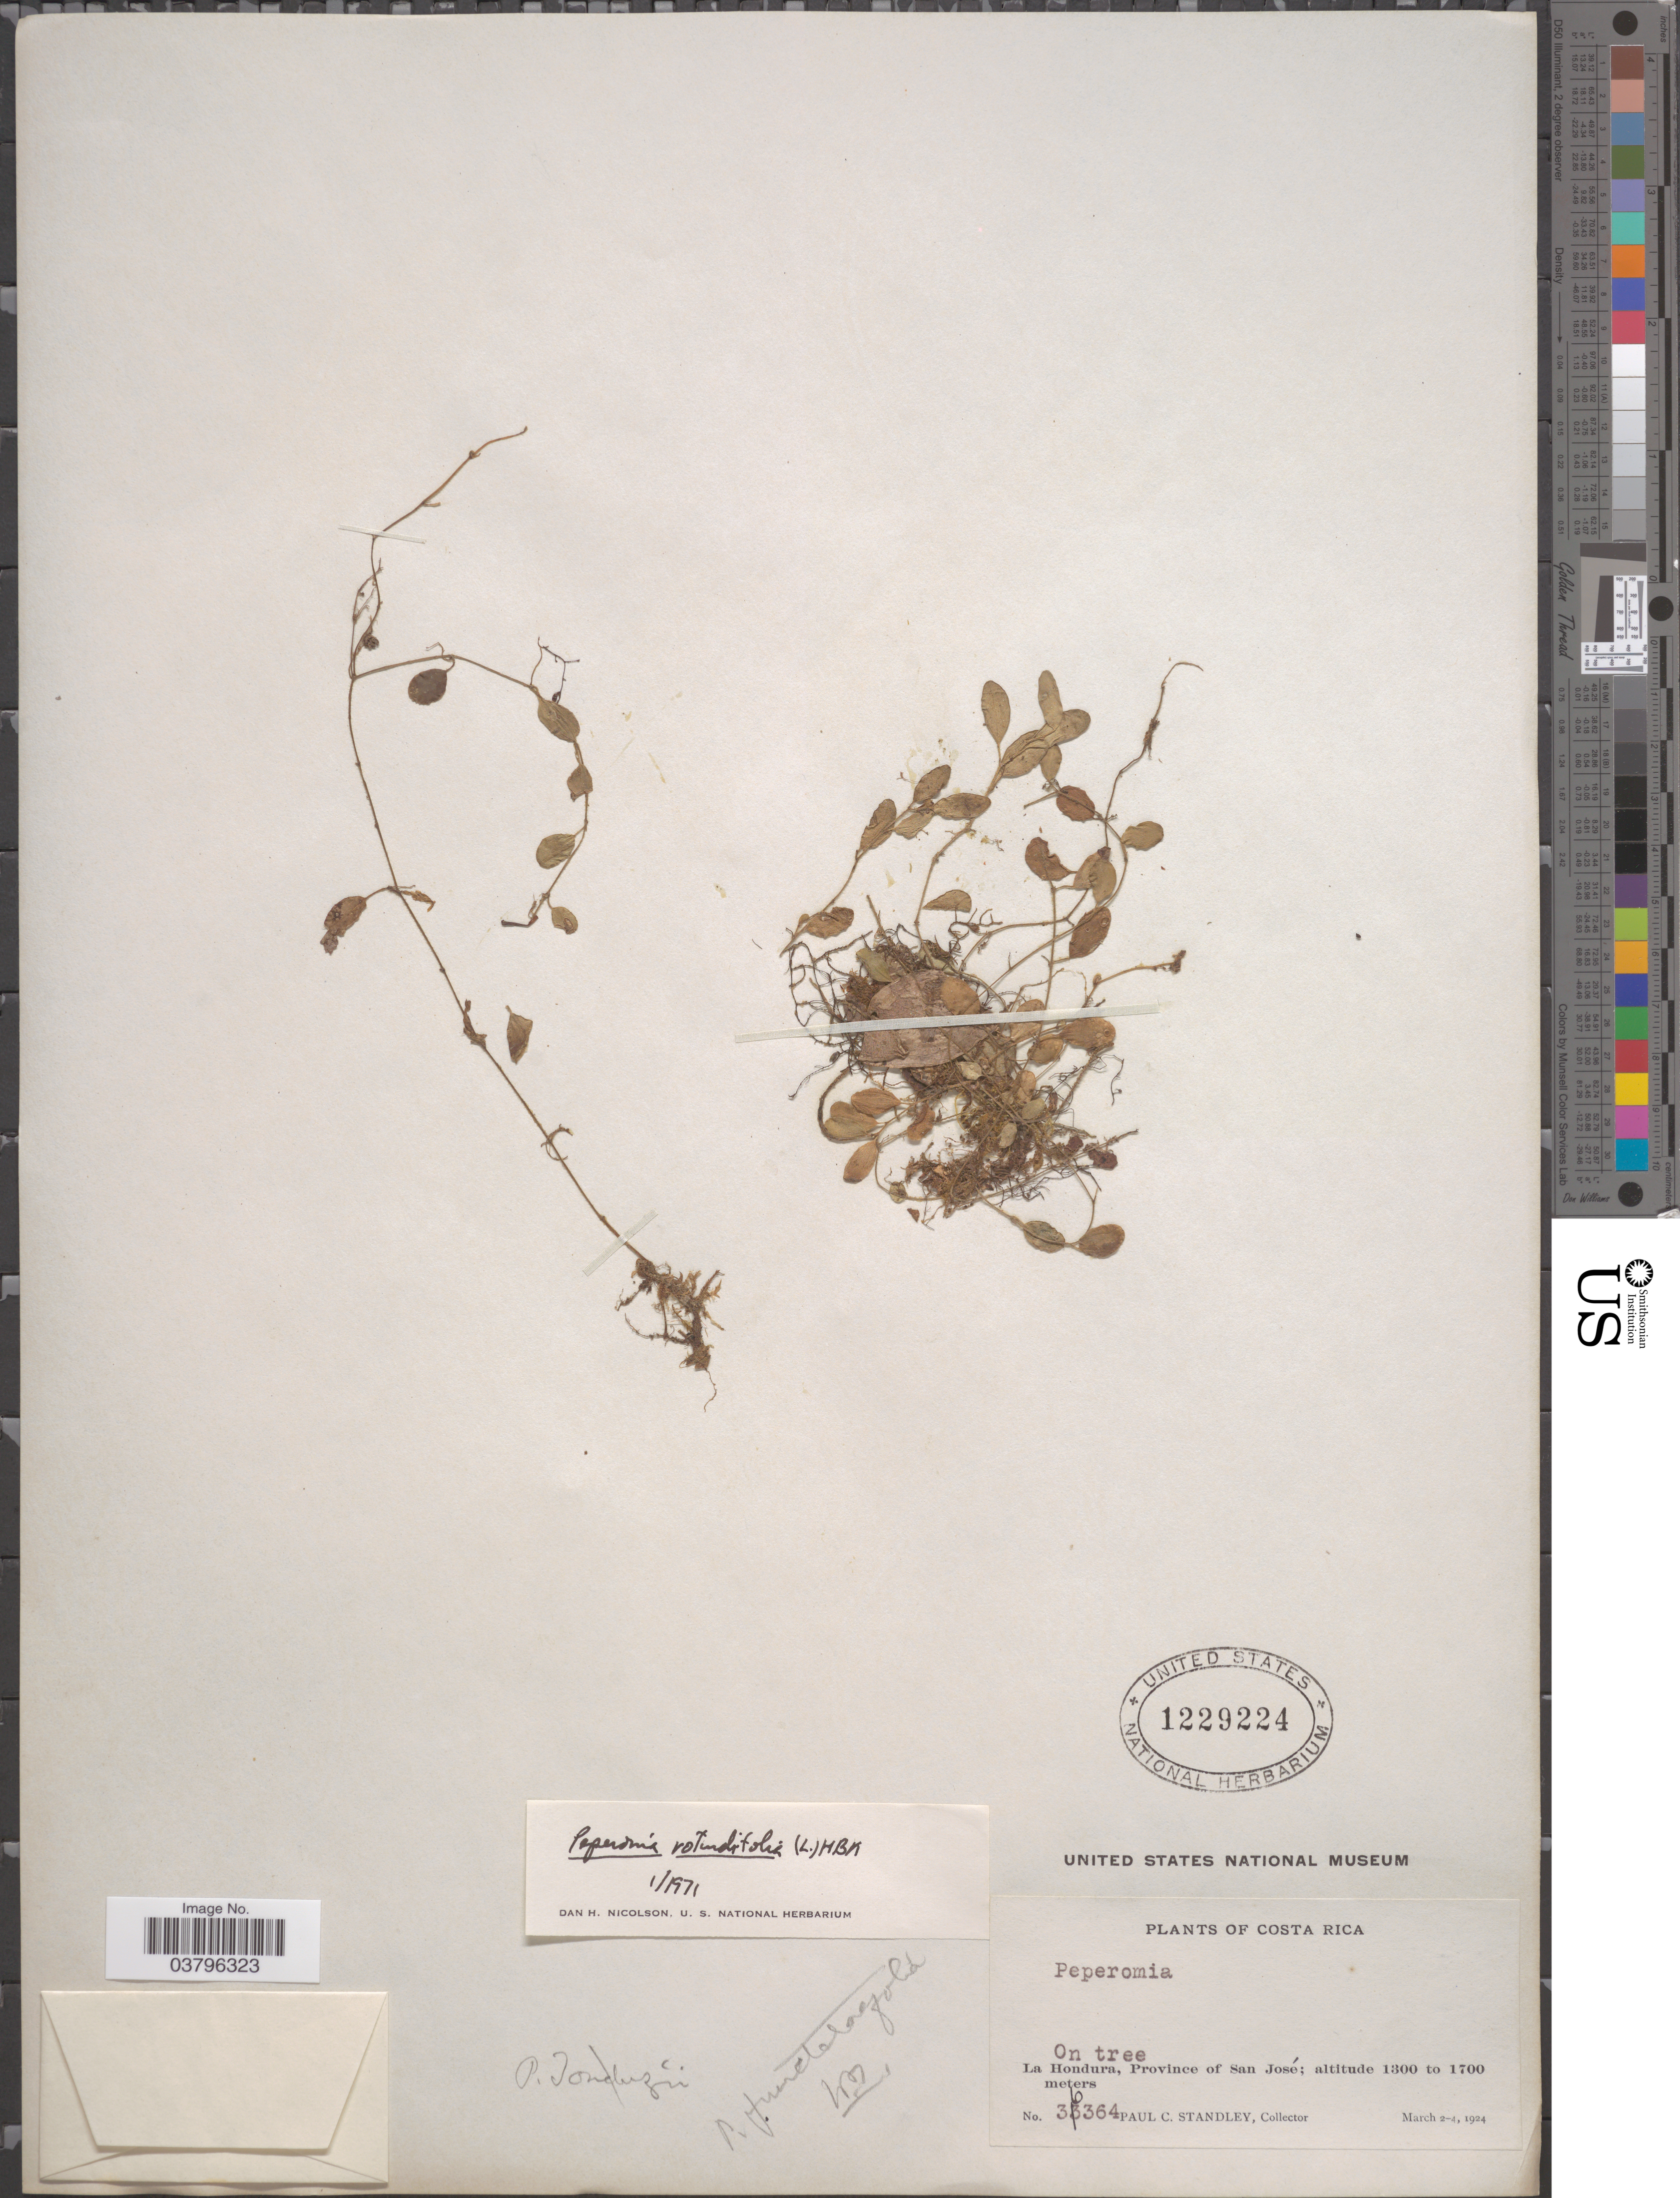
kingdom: Plantae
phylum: Tracheophyta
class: Magnoliopsida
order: Piperales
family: Piperaceae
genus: Peperomia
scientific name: Peperomia matlalucaensis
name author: C. DC.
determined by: Jiménez, José Estaban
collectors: P. C. Standley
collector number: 36364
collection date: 1924-03-02/1924-03-04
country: Costa Rica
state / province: San José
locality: La Hondura.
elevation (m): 1300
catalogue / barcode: US 1229224